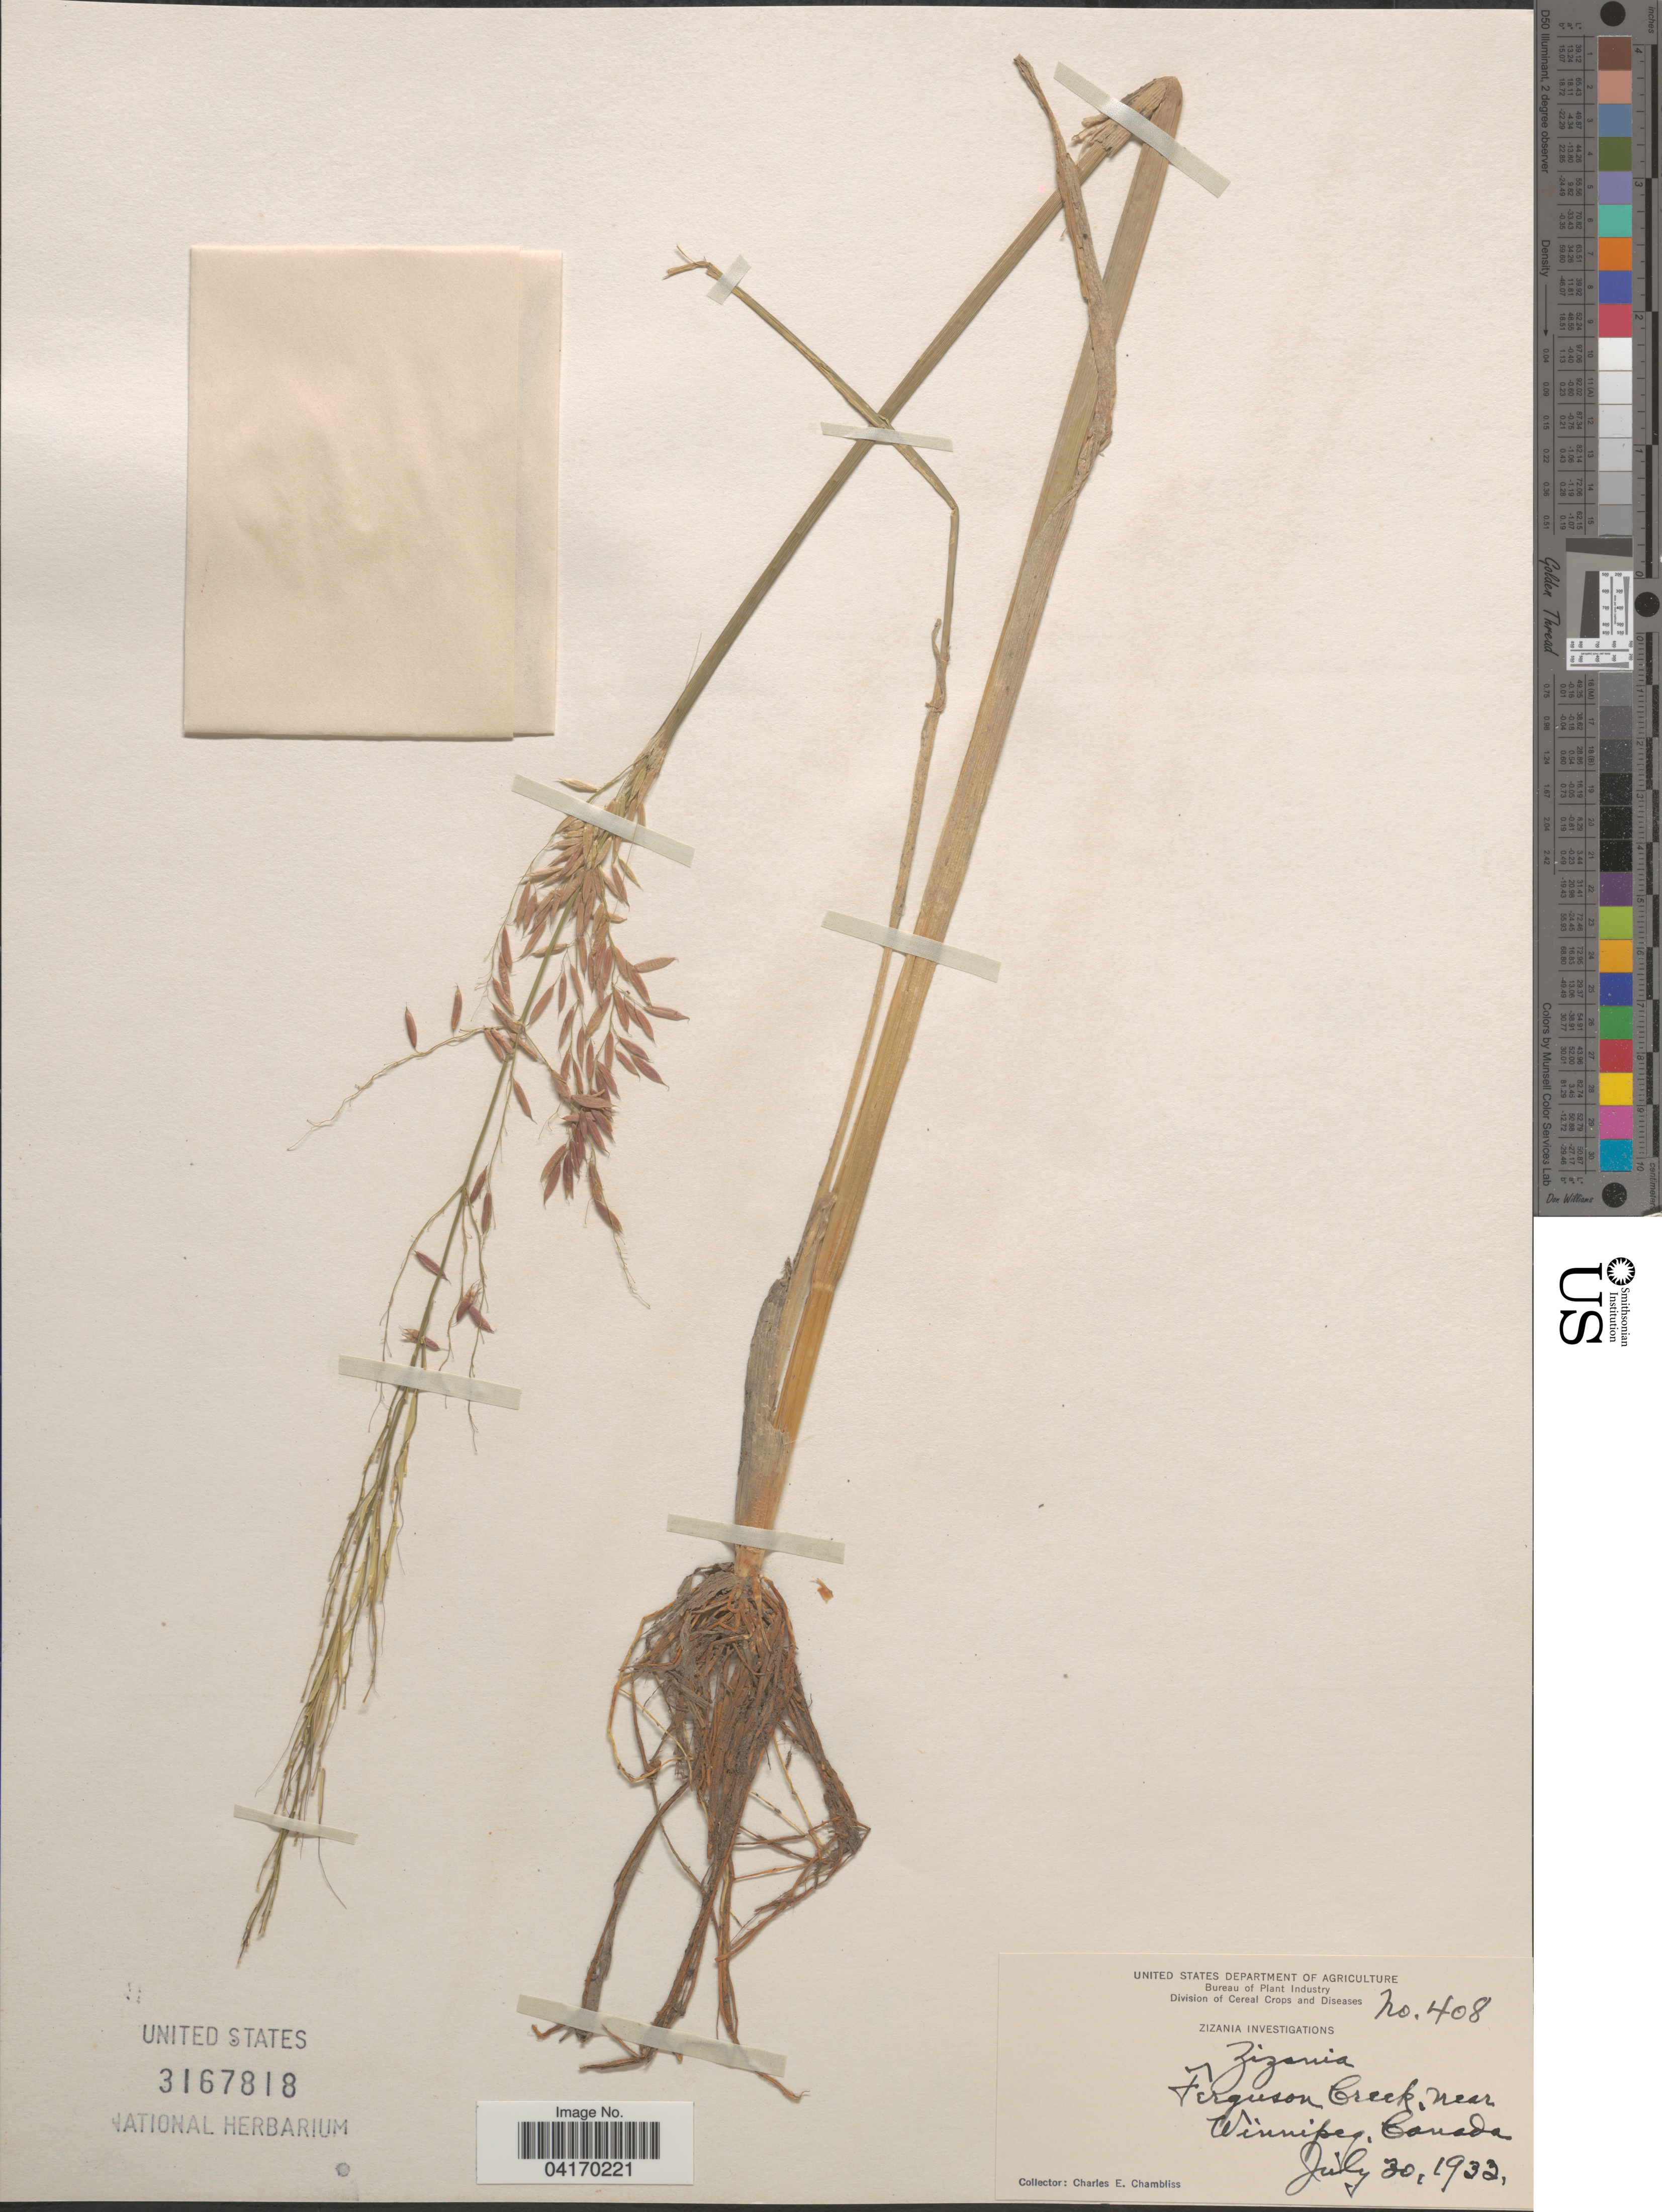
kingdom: Plantae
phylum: Tracheophyta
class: Liliopsida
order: Poales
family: Poaceae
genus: Zizania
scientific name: Zizania palustris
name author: L.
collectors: C. Chambliss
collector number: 408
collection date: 1932-07-30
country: Canada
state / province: Manitoba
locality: Ferguson Creek near Winnipeg.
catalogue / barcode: US 3167818